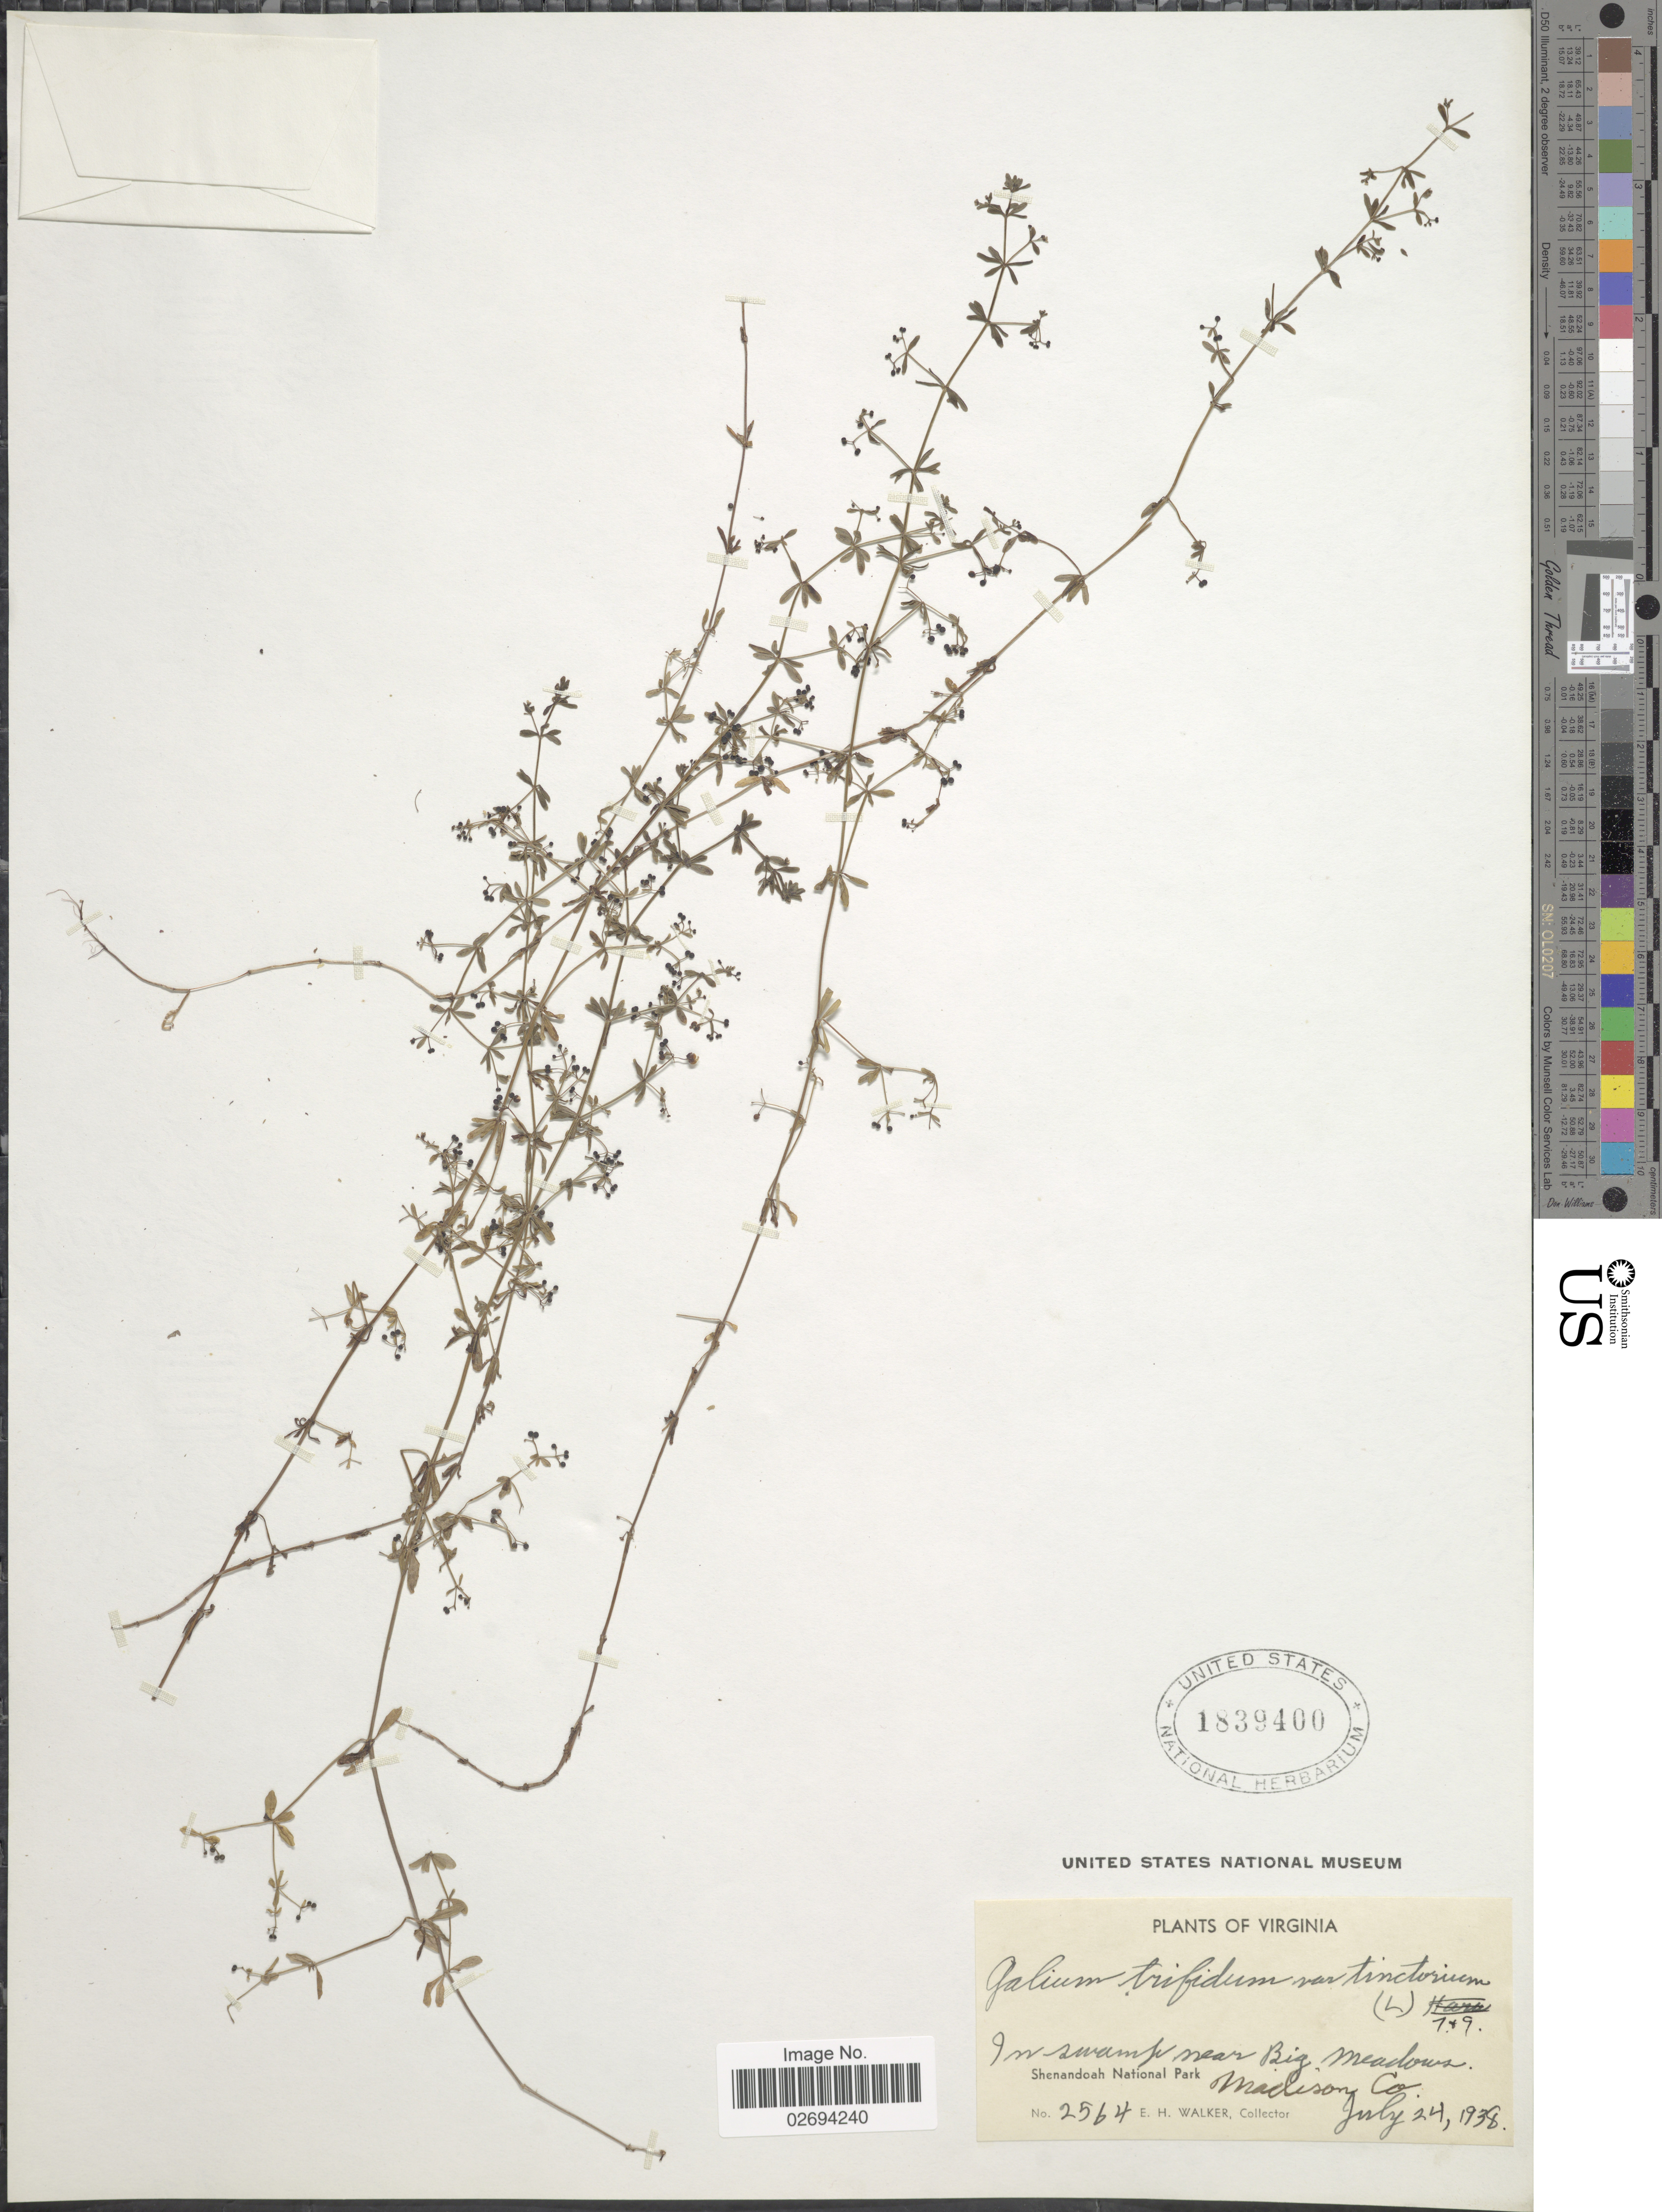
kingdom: Plantae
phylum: Tracheophyta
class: Magnoliopsida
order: Gentianales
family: Rubiaceae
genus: Galium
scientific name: Galium trifidum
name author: L.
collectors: E. H. Walker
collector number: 2564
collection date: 1938-07-24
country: United States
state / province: Virginia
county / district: Madison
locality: In swamp near Big Meadows. Shenandoah National Park. Madison Co.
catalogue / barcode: US 1839400